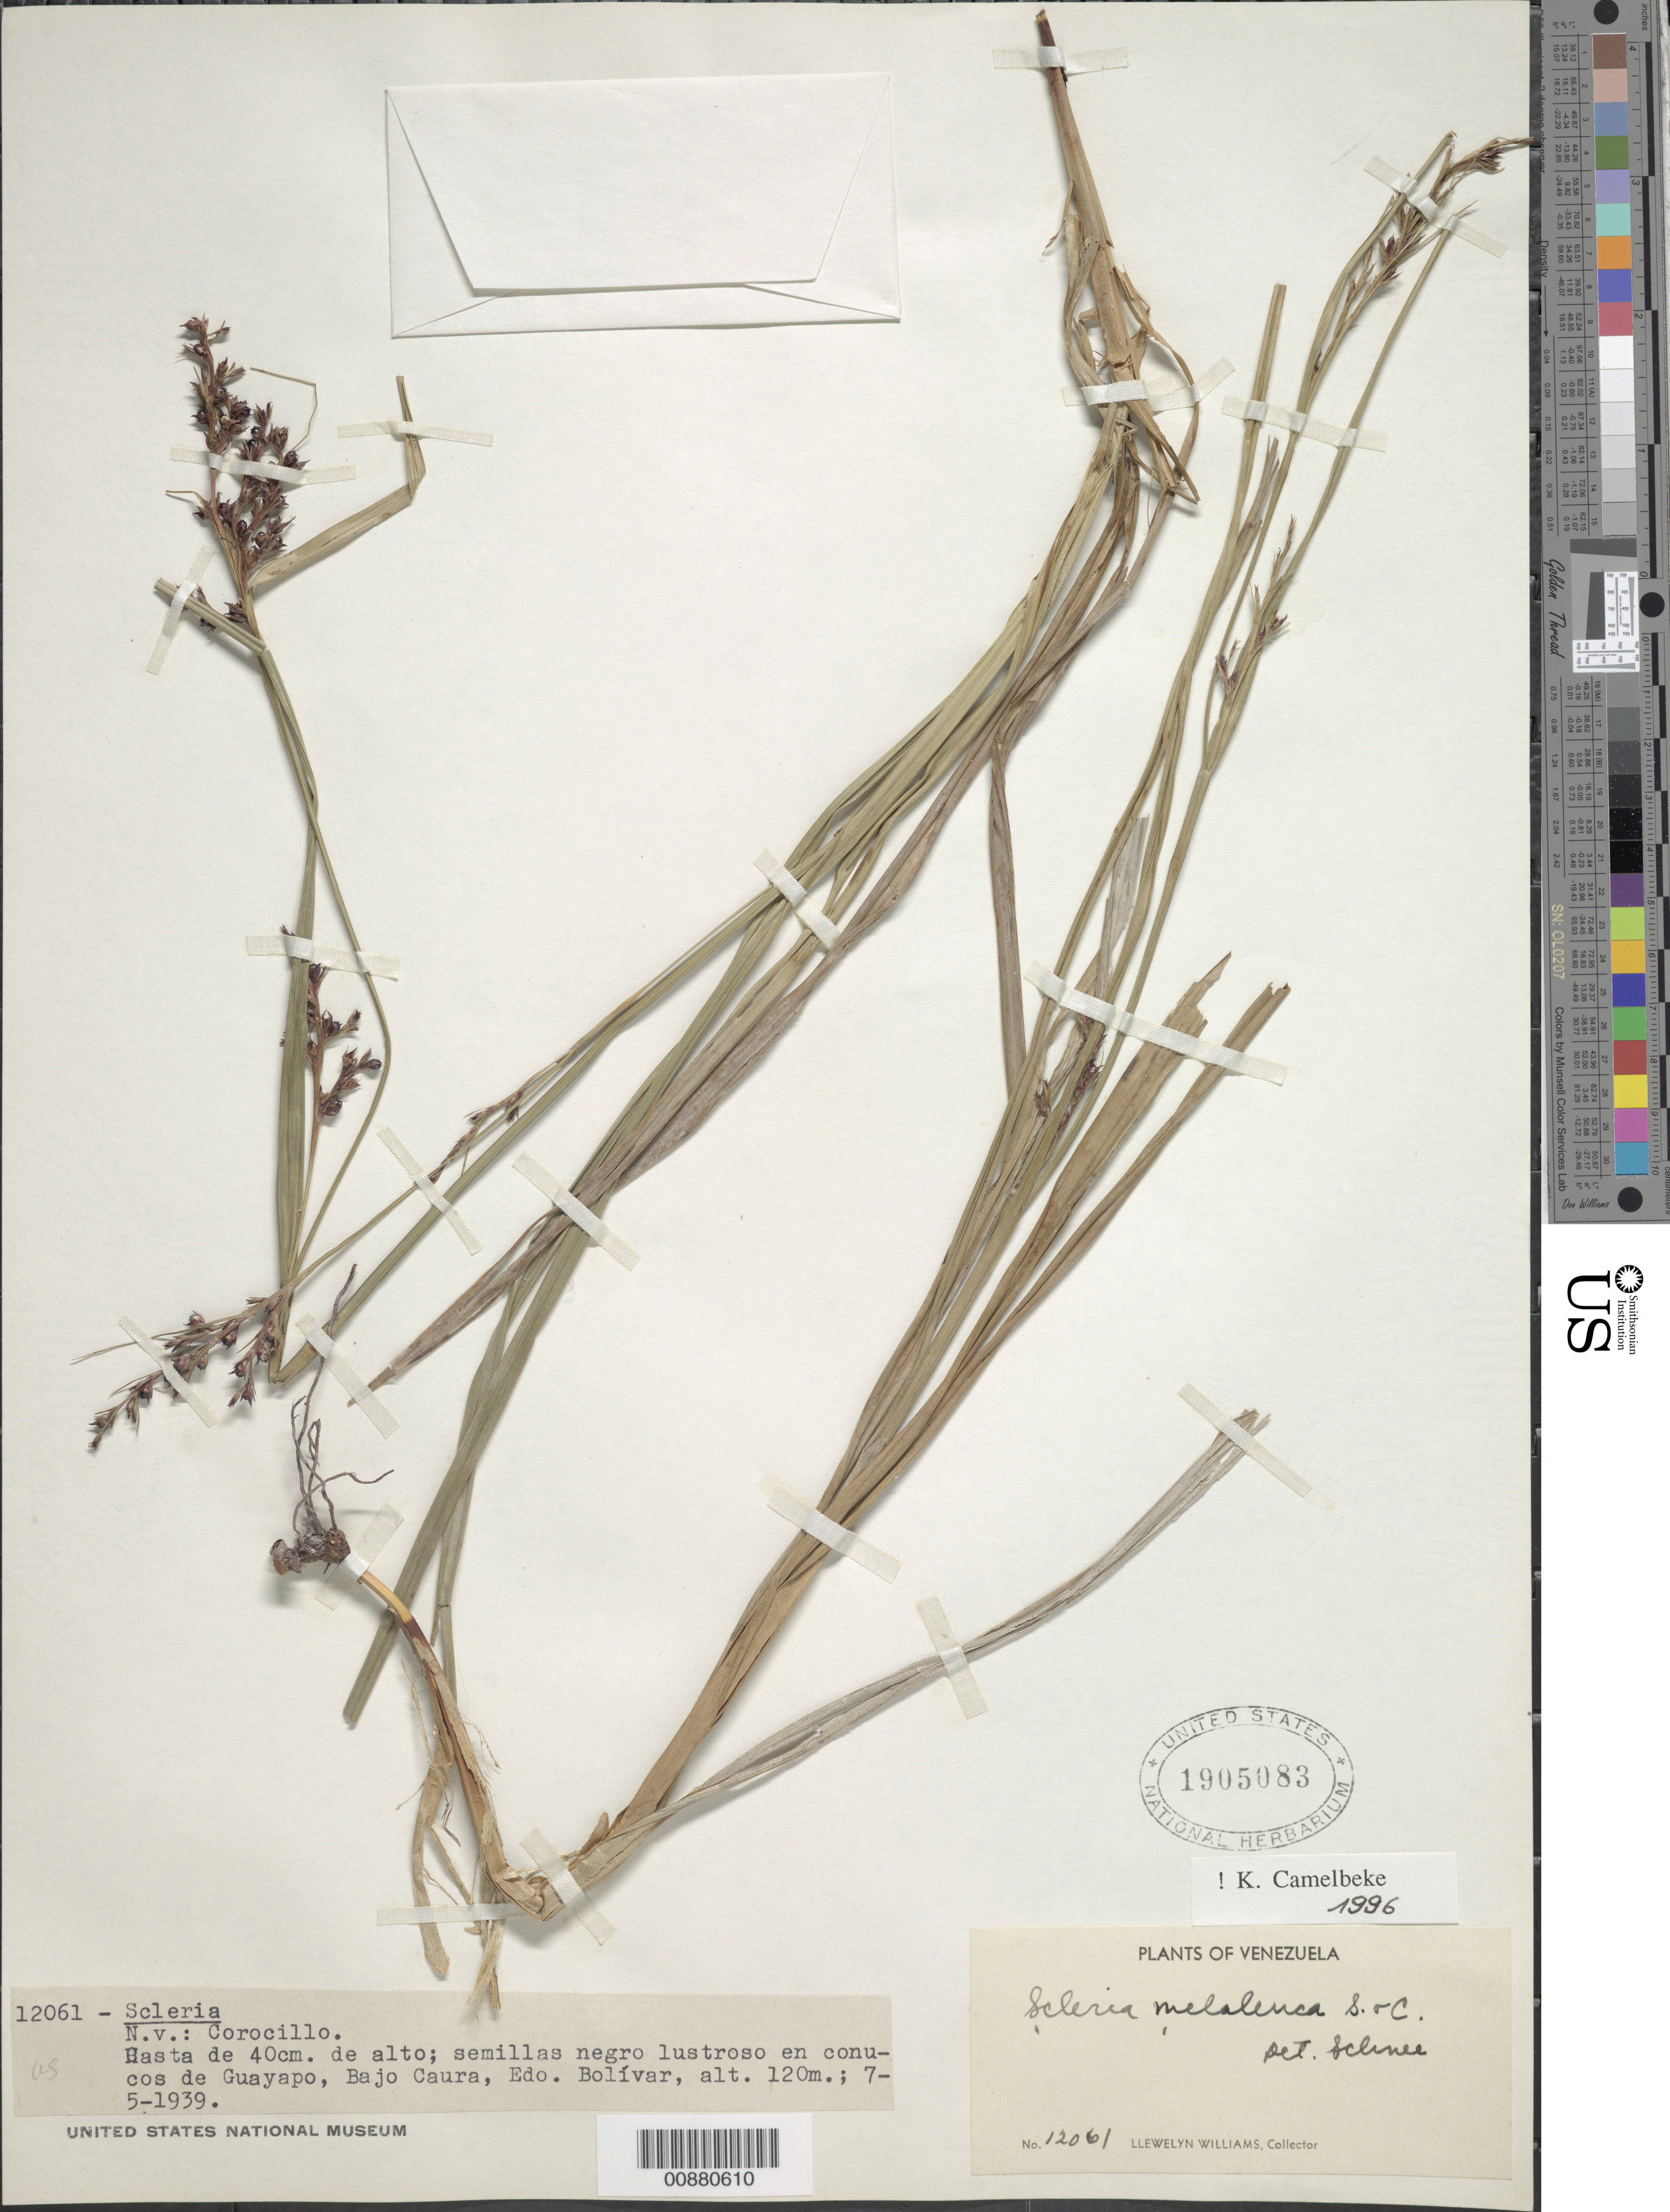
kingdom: Plantae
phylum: Tracheophyta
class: Liliopsida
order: Poales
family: Cyperaceae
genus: Scleria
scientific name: Scleria gaertneri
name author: Raddi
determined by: Strong, M. T., (US), Smithsonian Institution - National Museum of Natural History (UNITED STATES)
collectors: Ll. Williams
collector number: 12061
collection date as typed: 7-May-39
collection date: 1939-05-07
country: Venezuela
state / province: Bolívar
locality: Guayapo, Bajo Caura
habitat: En cunucos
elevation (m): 120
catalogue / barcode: US 1905083